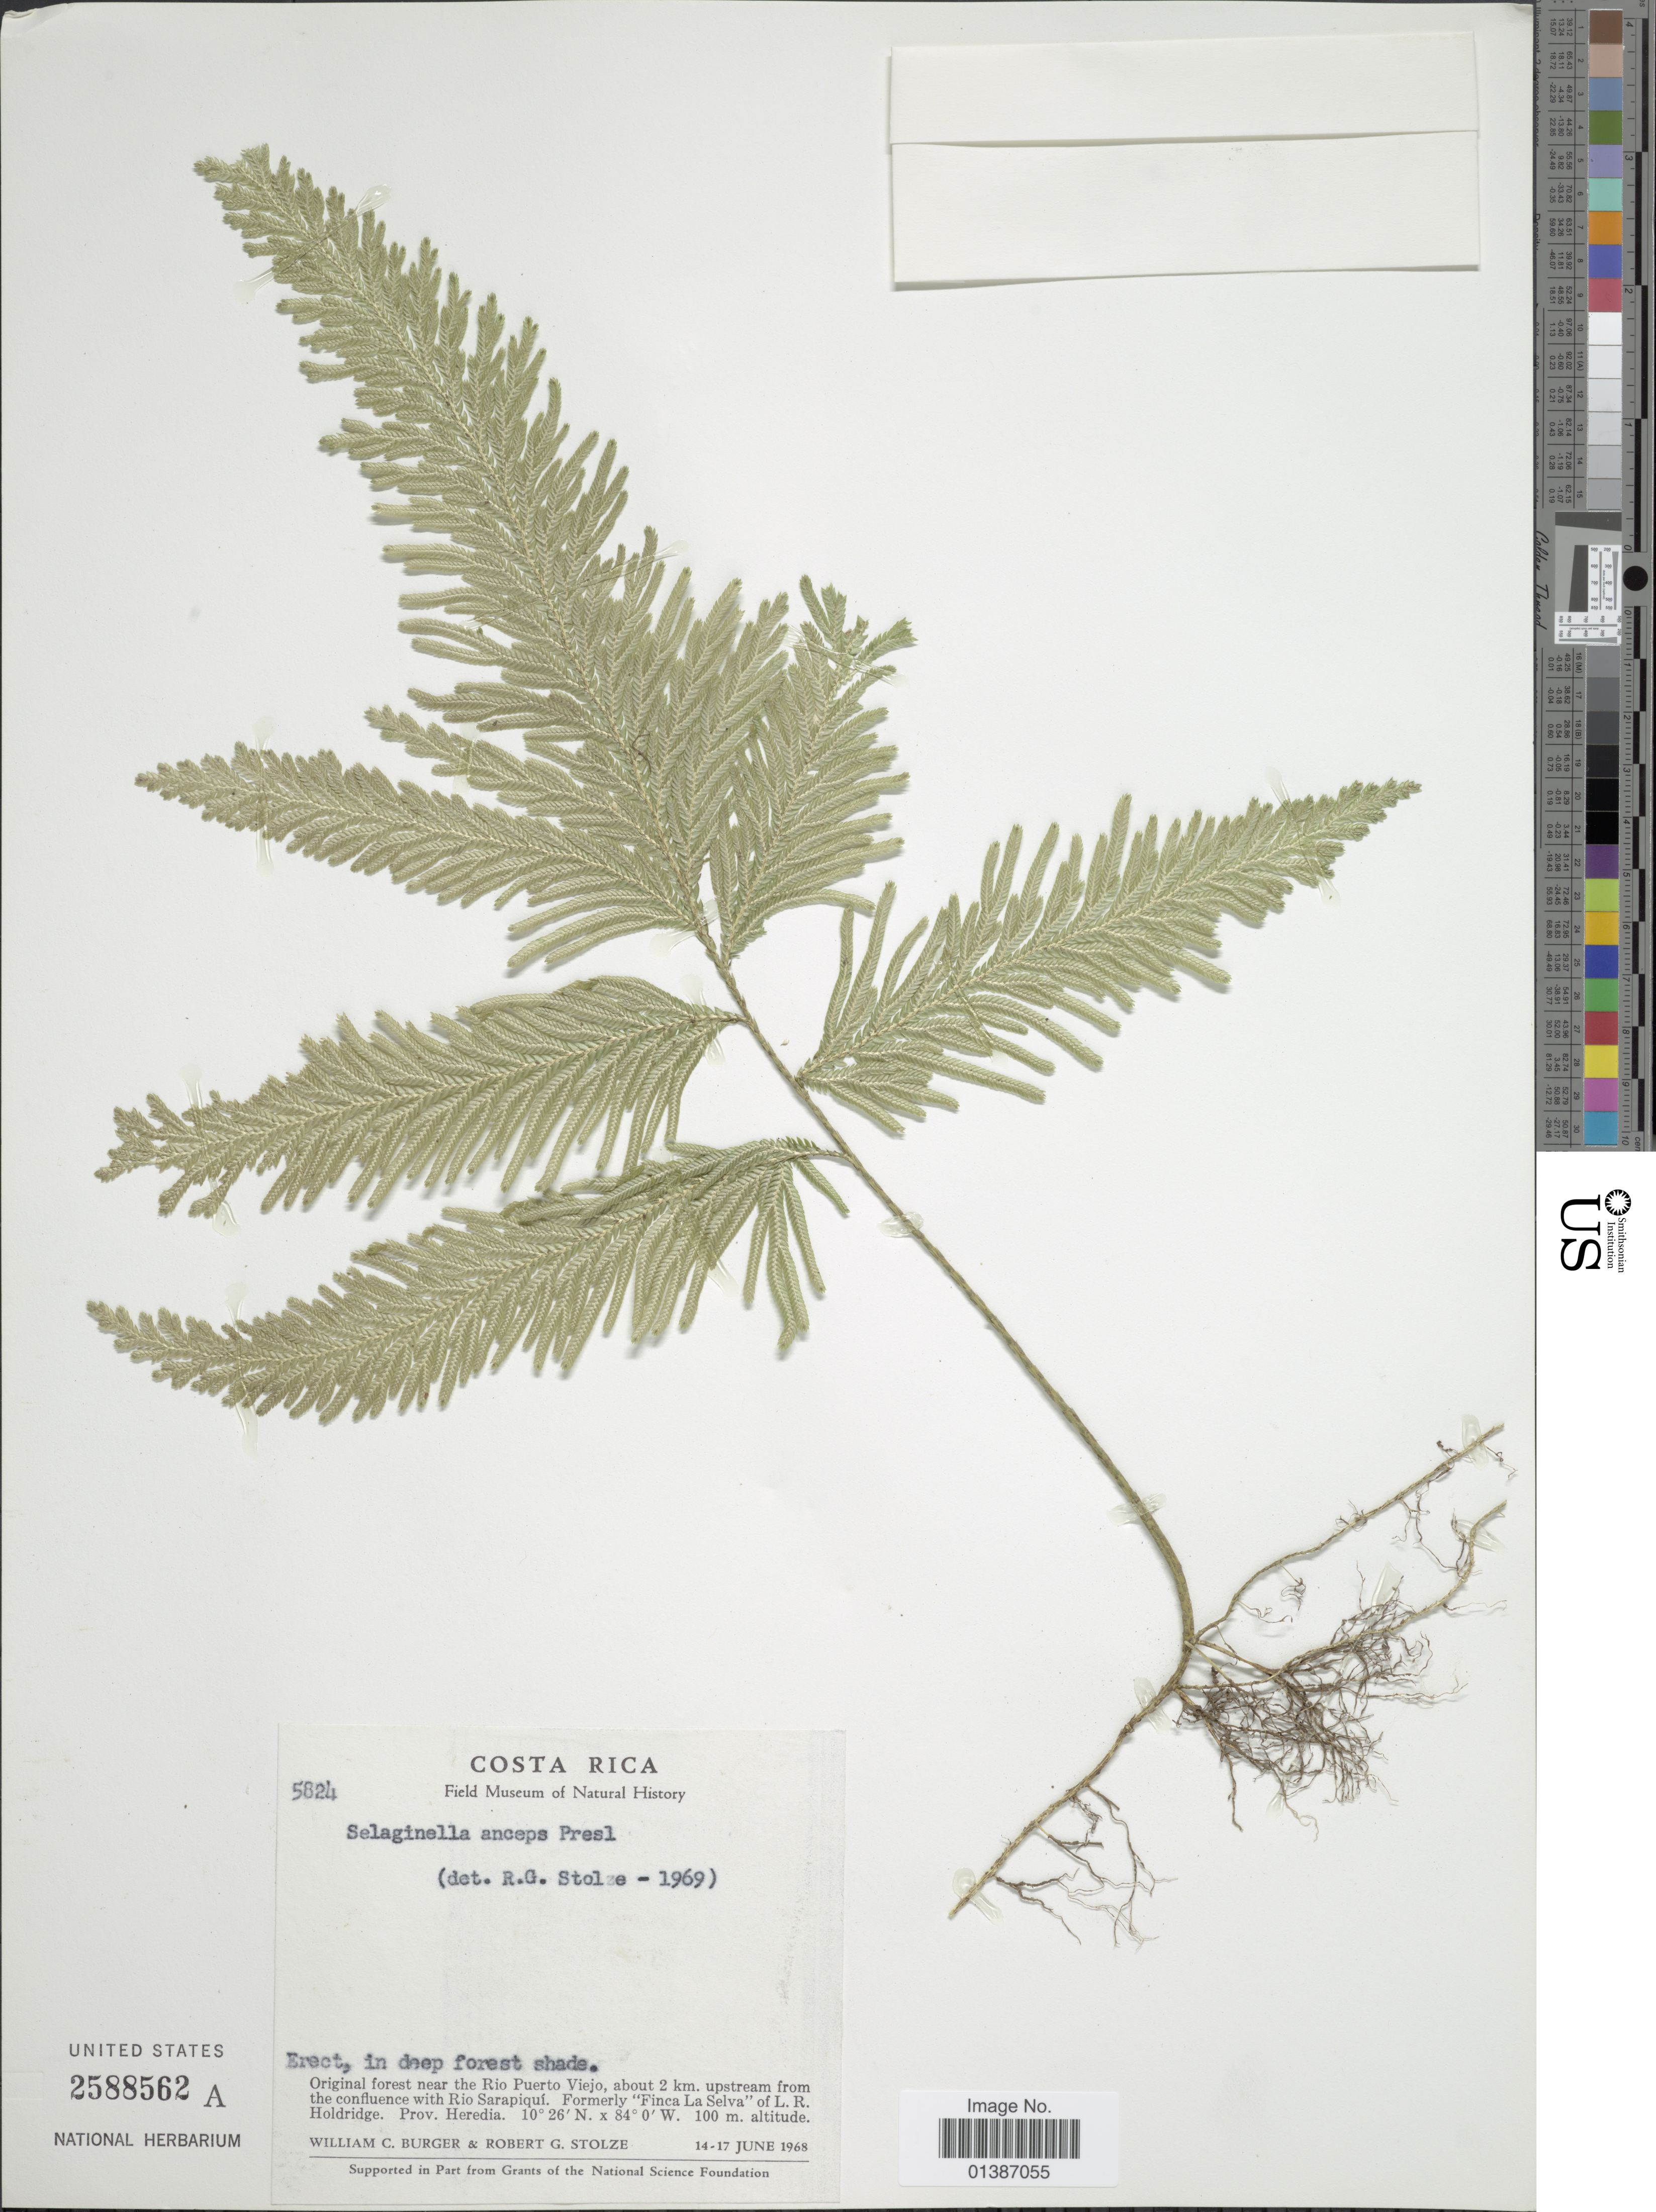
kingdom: Plantae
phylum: Tracheophyta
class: Lycopodiopsida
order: Selaginellales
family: Selaginellaceae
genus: Selaginella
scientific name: Selaginella anceps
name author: (C. Presl)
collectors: W. Burger & R. G. Stolze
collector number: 5824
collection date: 1968-06-14/1968-06-17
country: Costa Rica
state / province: Heredia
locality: Original forest near the Rio Puerto Viejo, about 2 km. upstream from the confluence with Rio Sarapiquí. Formerly "Finca La Selva" of L.R. Holdridge, Prov. Heredia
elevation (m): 100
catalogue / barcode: US 2588562A